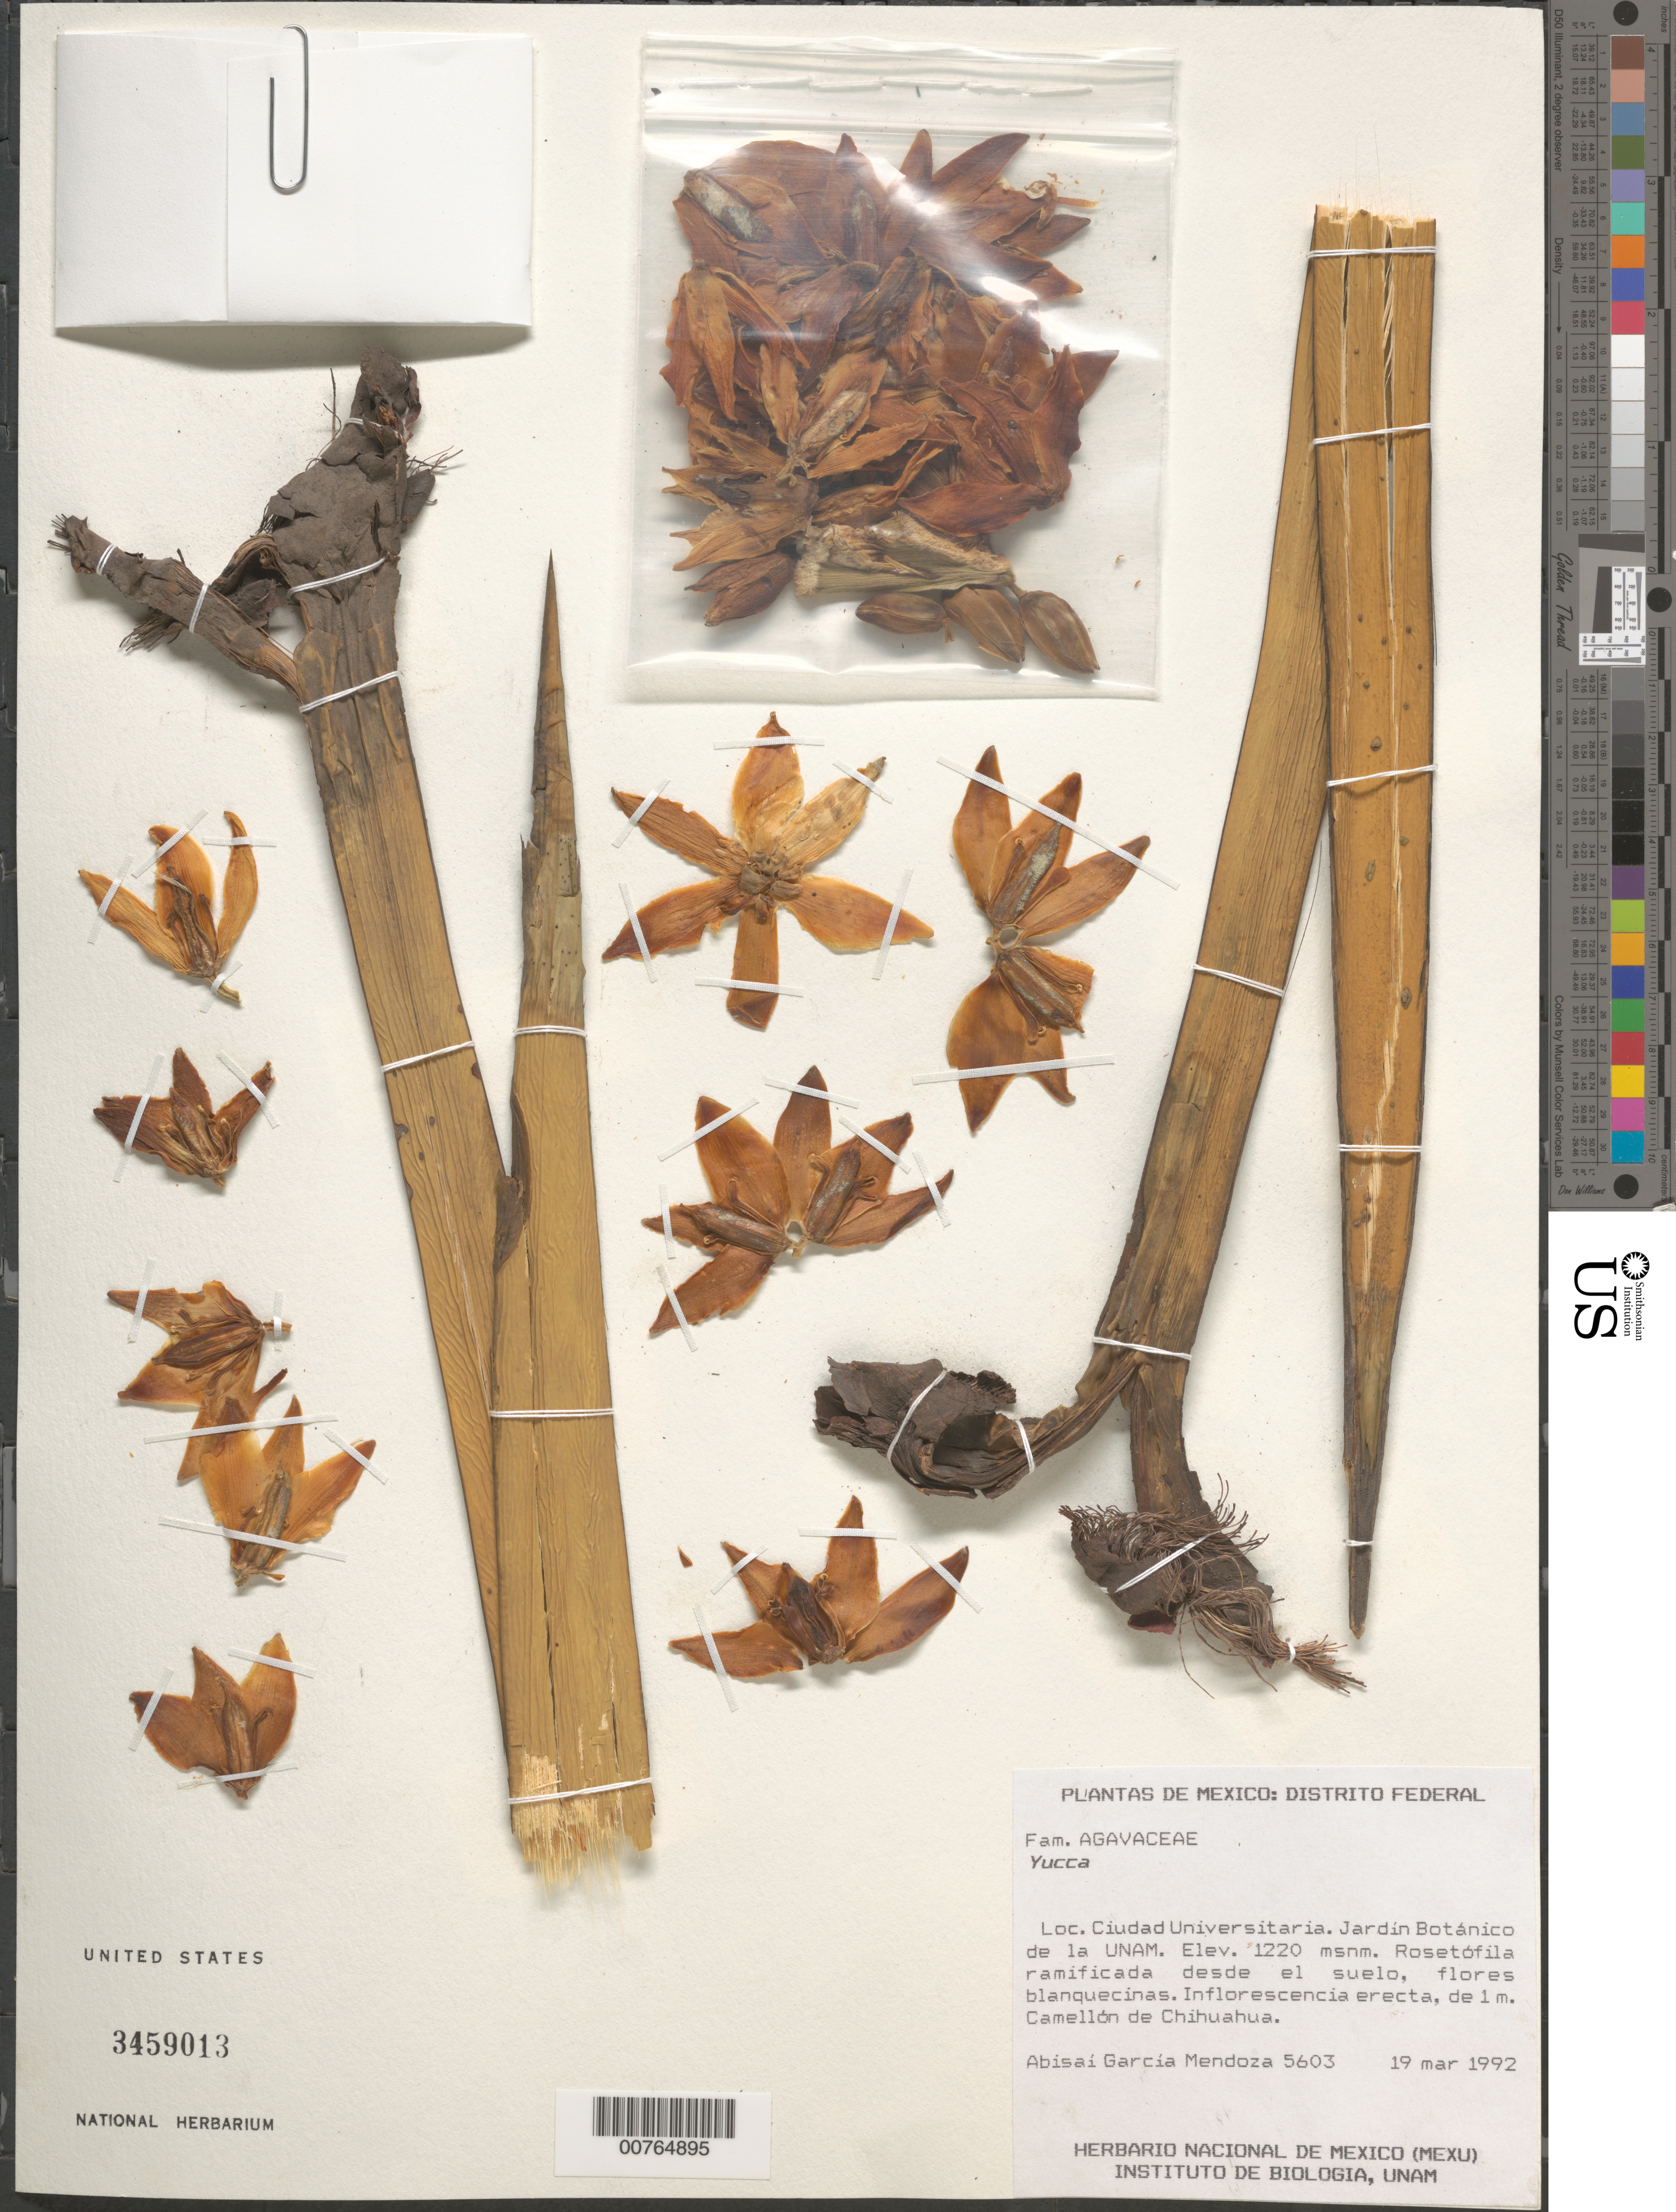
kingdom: Plantae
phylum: Tracheophyta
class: Liliopsida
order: Asparagales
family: Asparagaceae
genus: Yucca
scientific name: Yucca sp.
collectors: A. García-Mendoza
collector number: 5603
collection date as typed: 19 Mar 1992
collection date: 1992-03-19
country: Mexico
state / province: Distrito Federal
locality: Jardin Botanico de la UNAM, Ciudad Universitaria.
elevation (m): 1220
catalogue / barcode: US 3459013